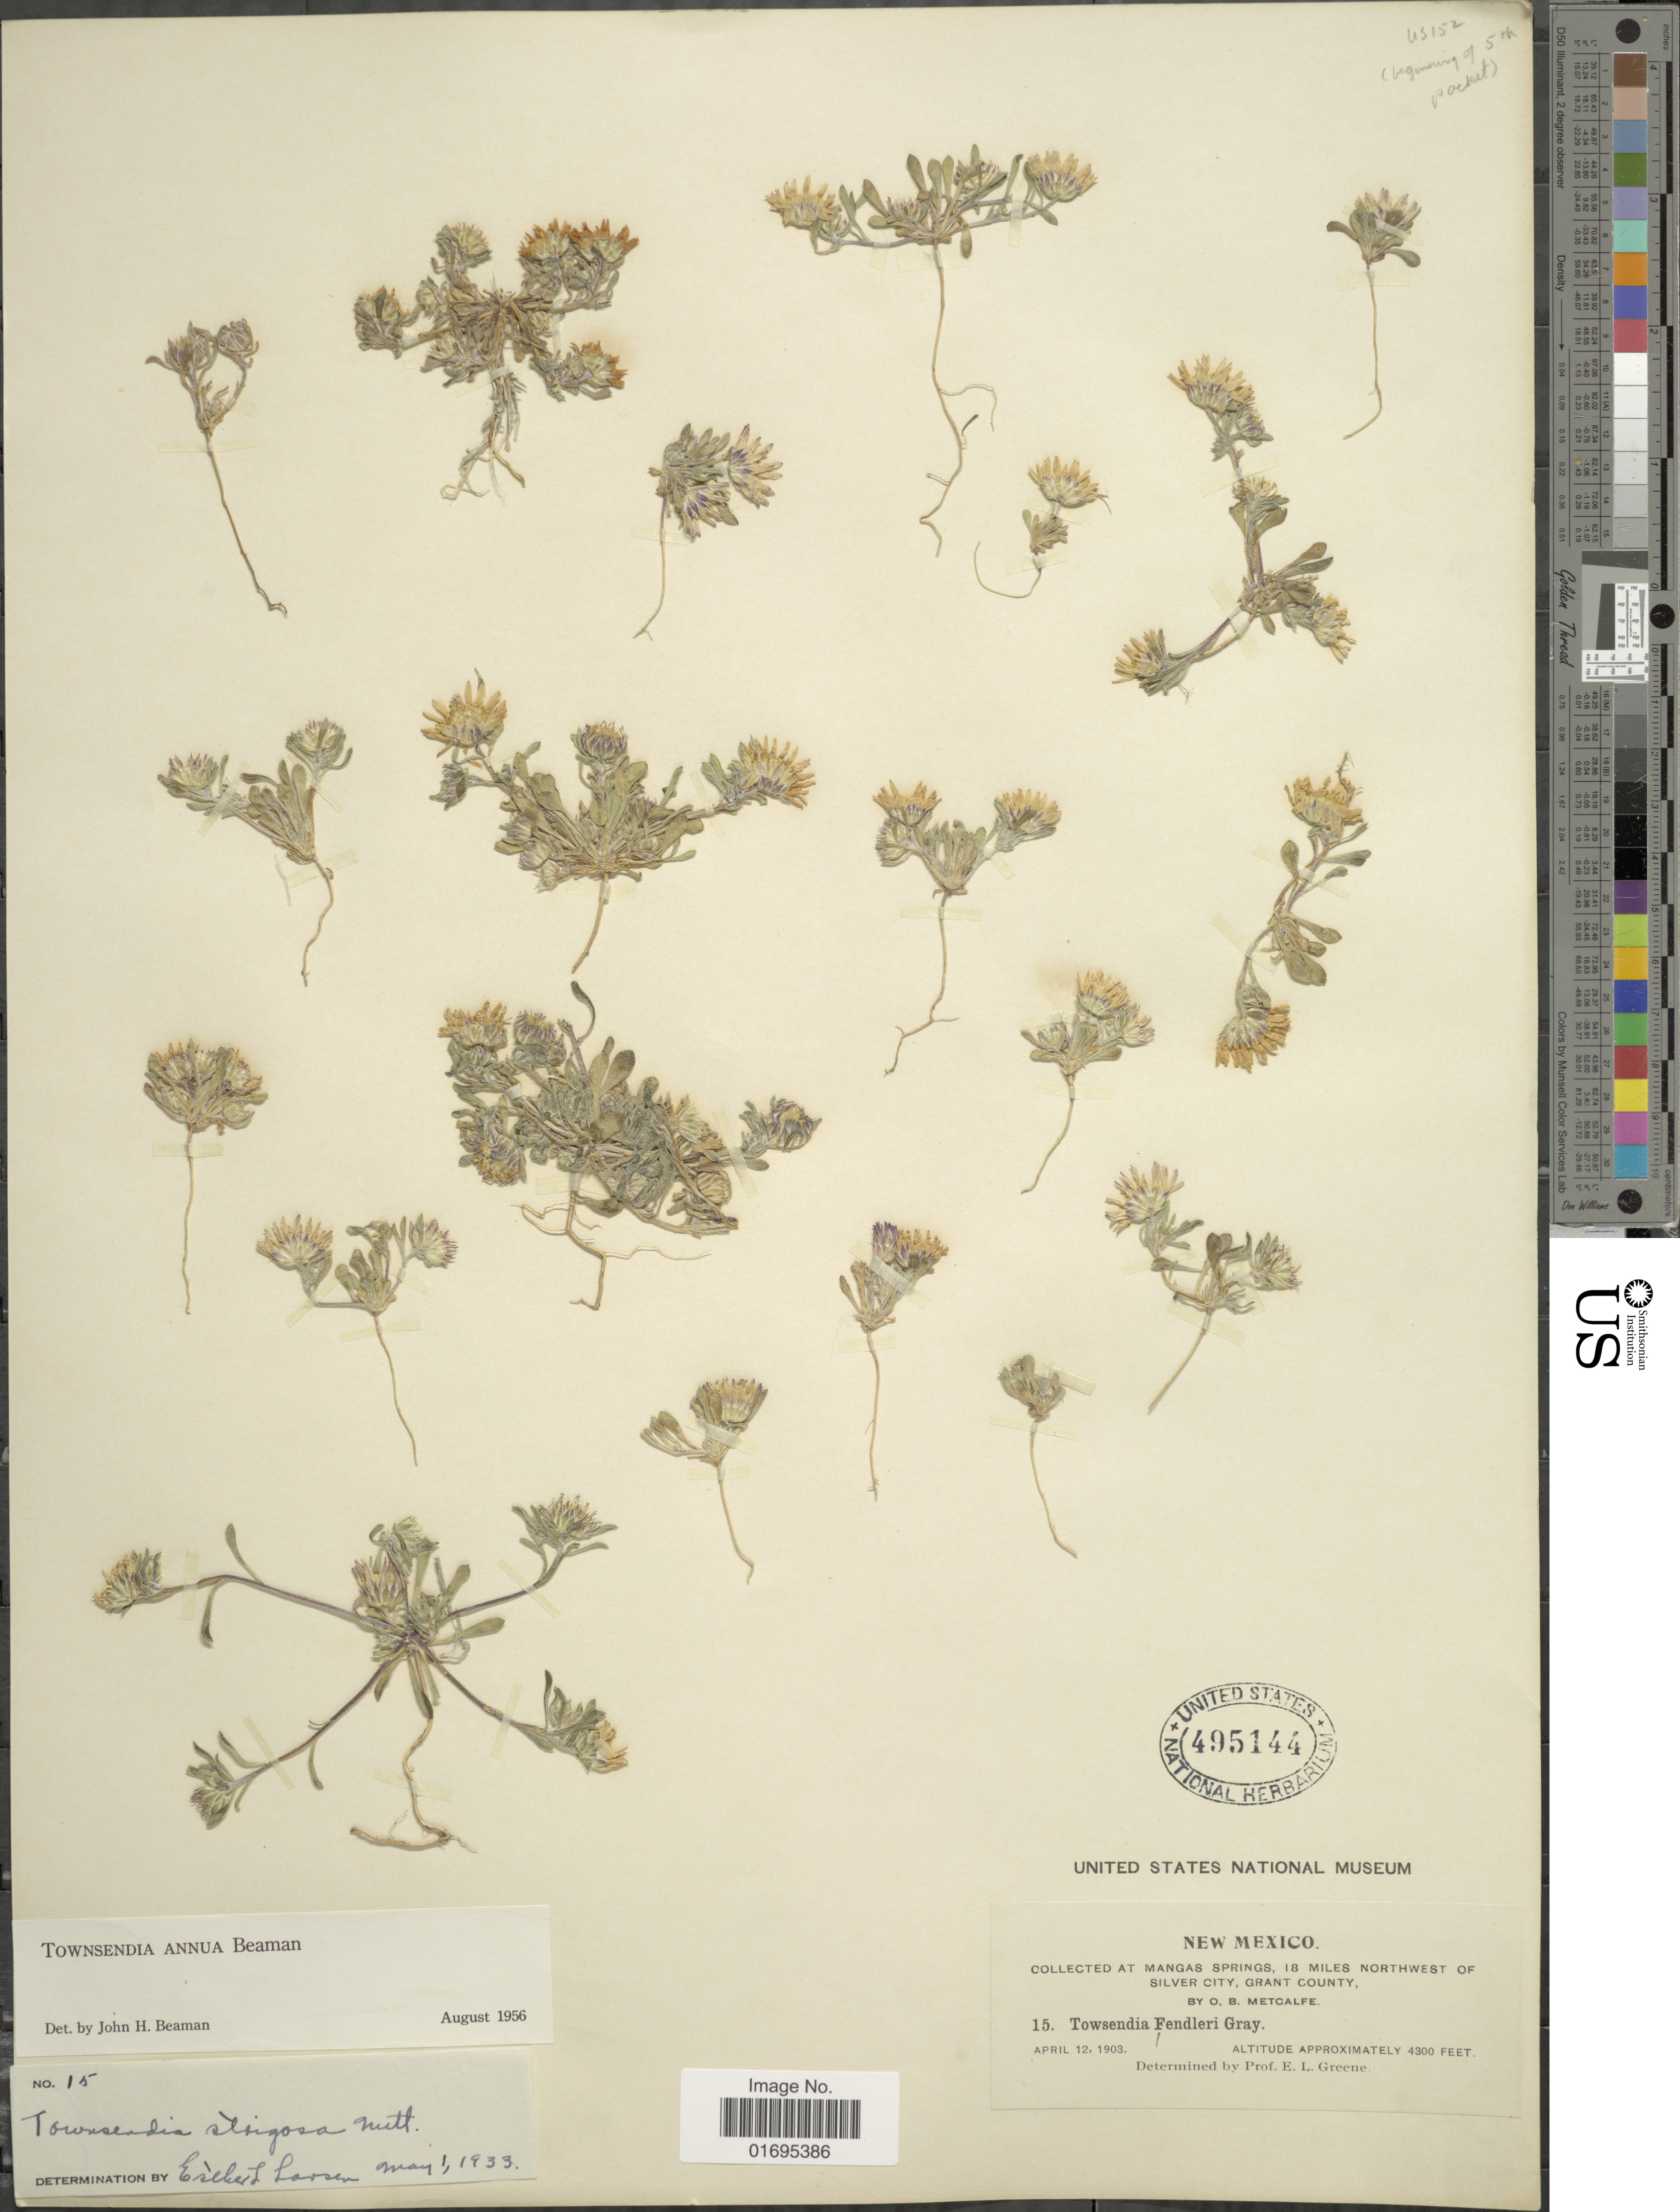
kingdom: Plantae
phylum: Tracheophyta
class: Magnoliopsida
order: Asterales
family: Asteraceae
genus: Townsendia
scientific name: Townsendia annua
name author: Beaman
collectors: O. B. Metcalfe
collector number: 15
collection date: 1903-04-12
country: United States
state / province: New Mexico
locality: Mangas Springs, 18 miles Northwest of Silver City, Grant County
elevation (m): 1311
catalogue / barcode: US 495144